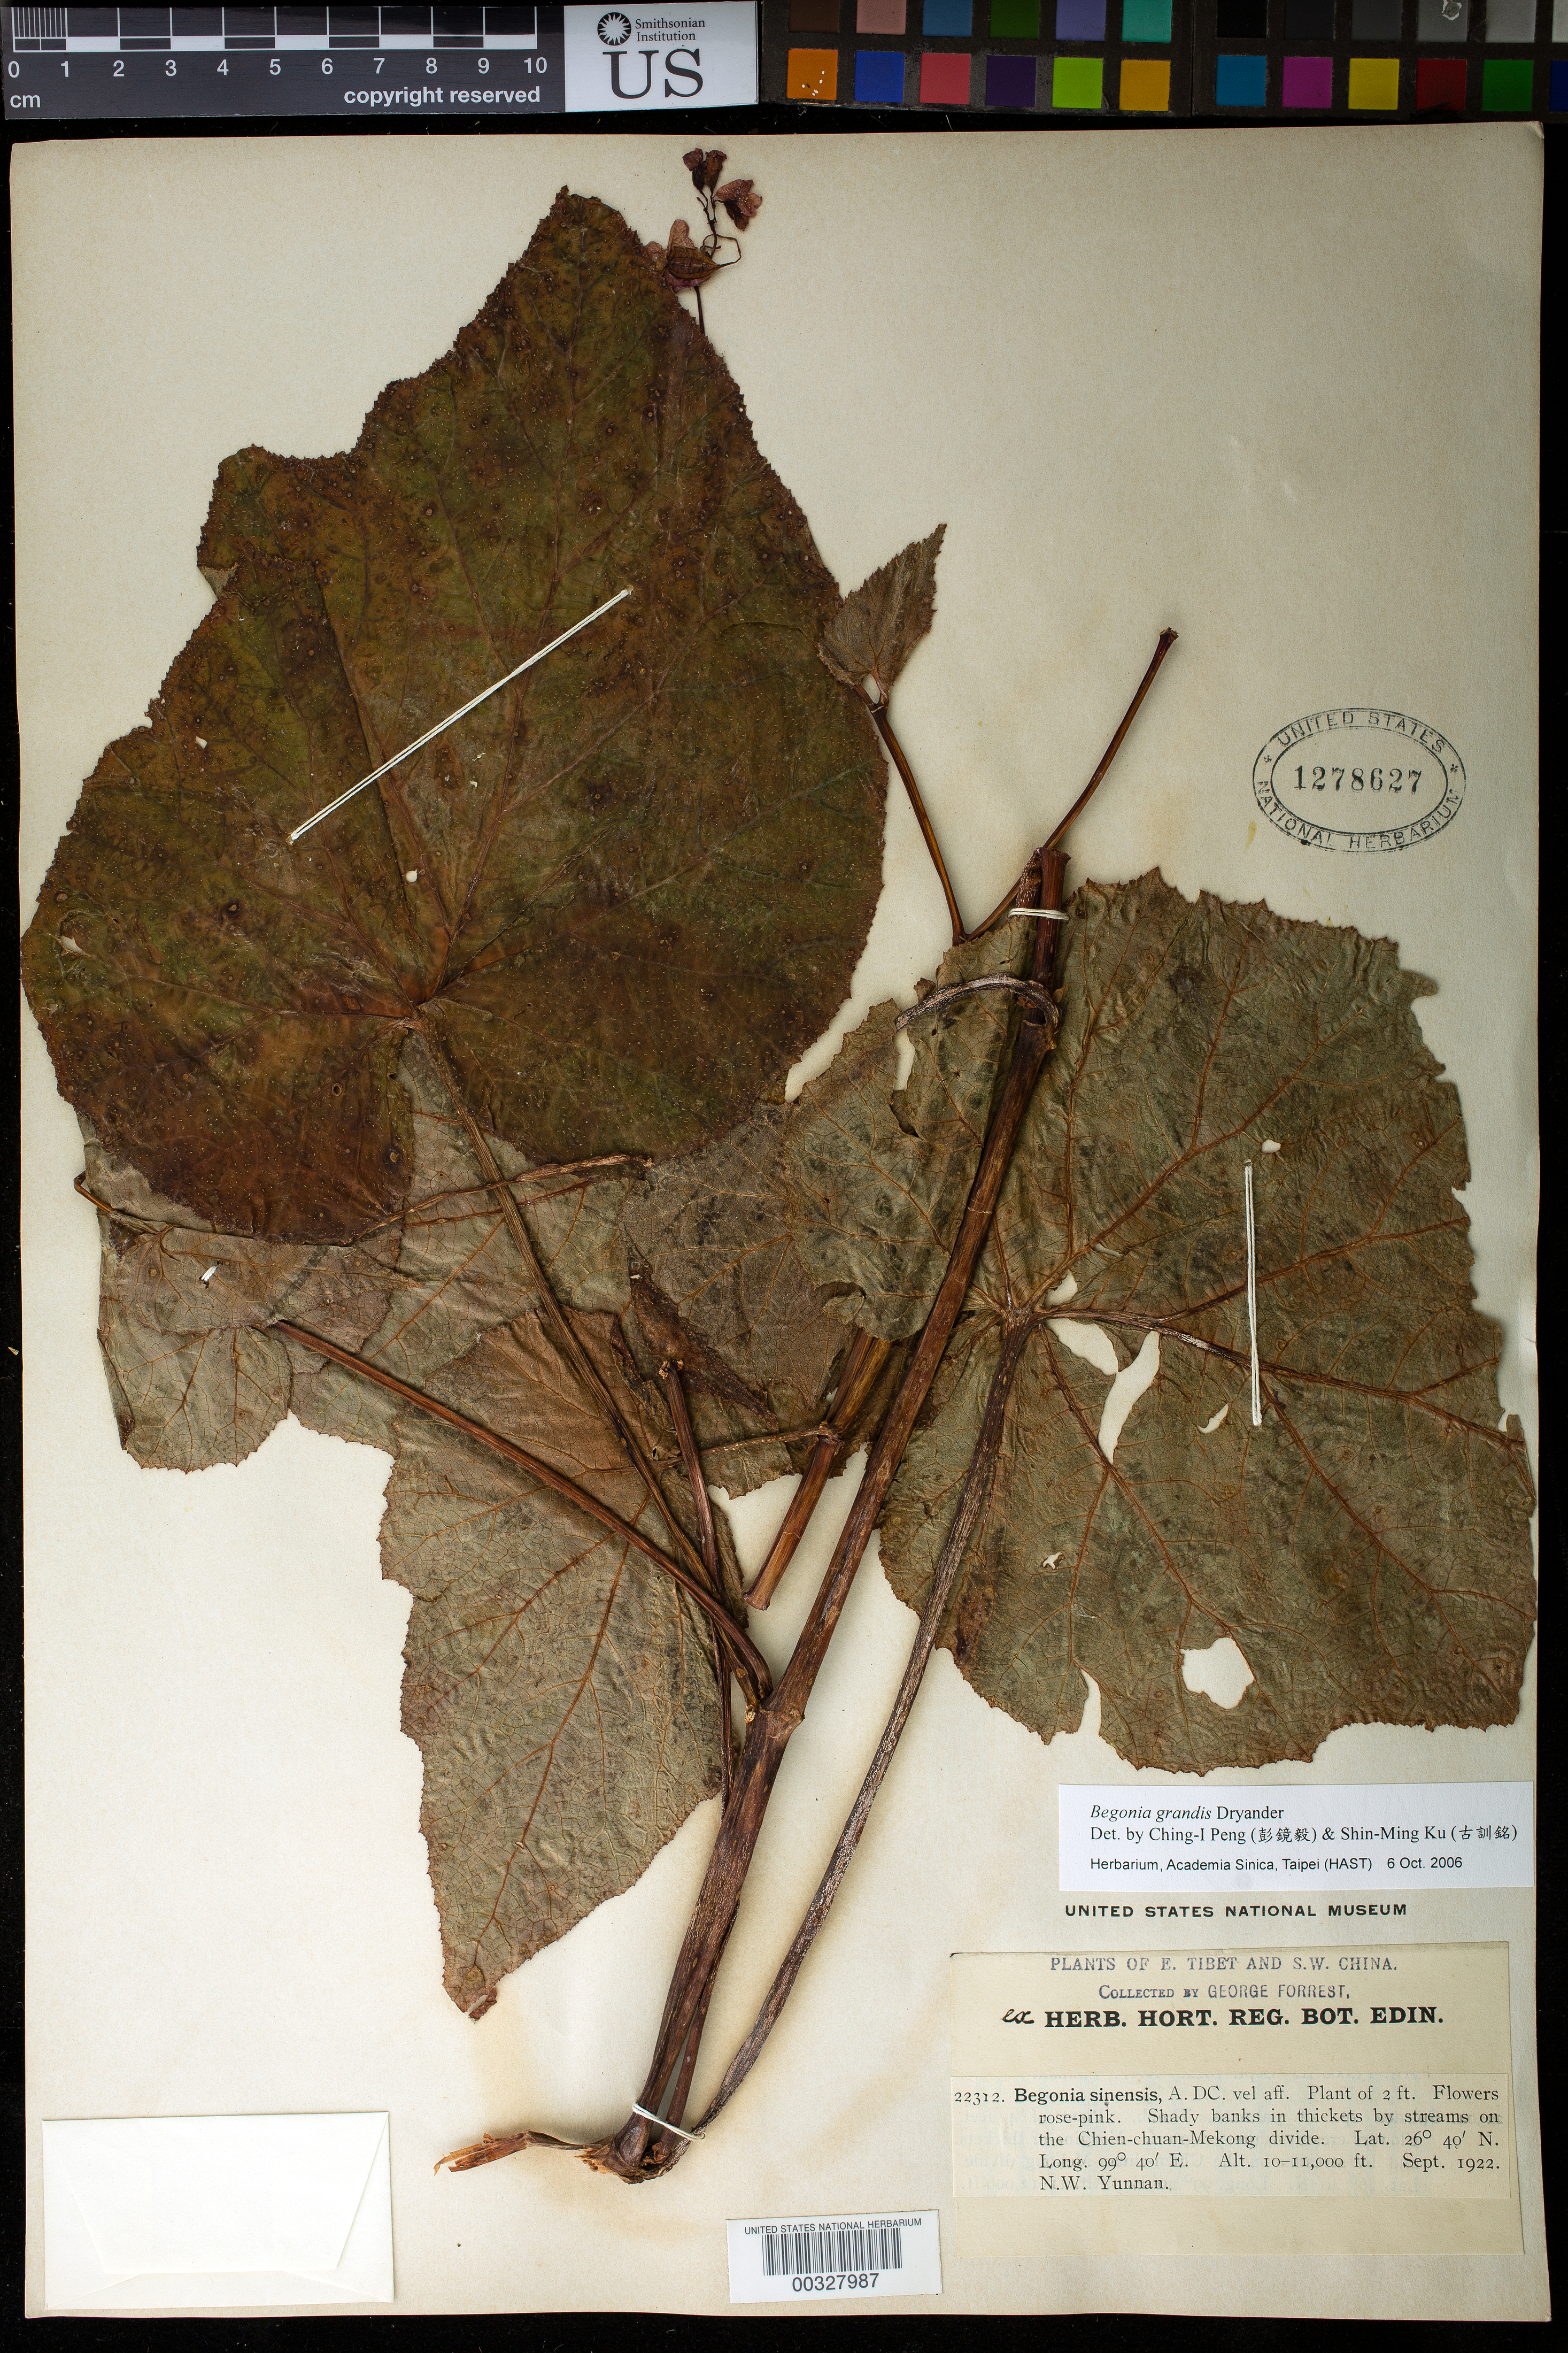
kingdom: Plantae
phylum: Tracheophyta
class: Magnoliopsida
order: Cucurbitales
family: Begoniaceae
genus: Begonia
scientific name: Begonia grandis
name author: Dryand.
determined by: Peng, Ching-I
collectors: G. Forrest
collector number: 22312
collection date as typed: Sep 1922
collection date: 1922-09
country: China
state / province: Yunnan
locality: Streams on cchien-chuan-mekong divide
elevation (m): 3048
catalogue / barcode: US 1278627